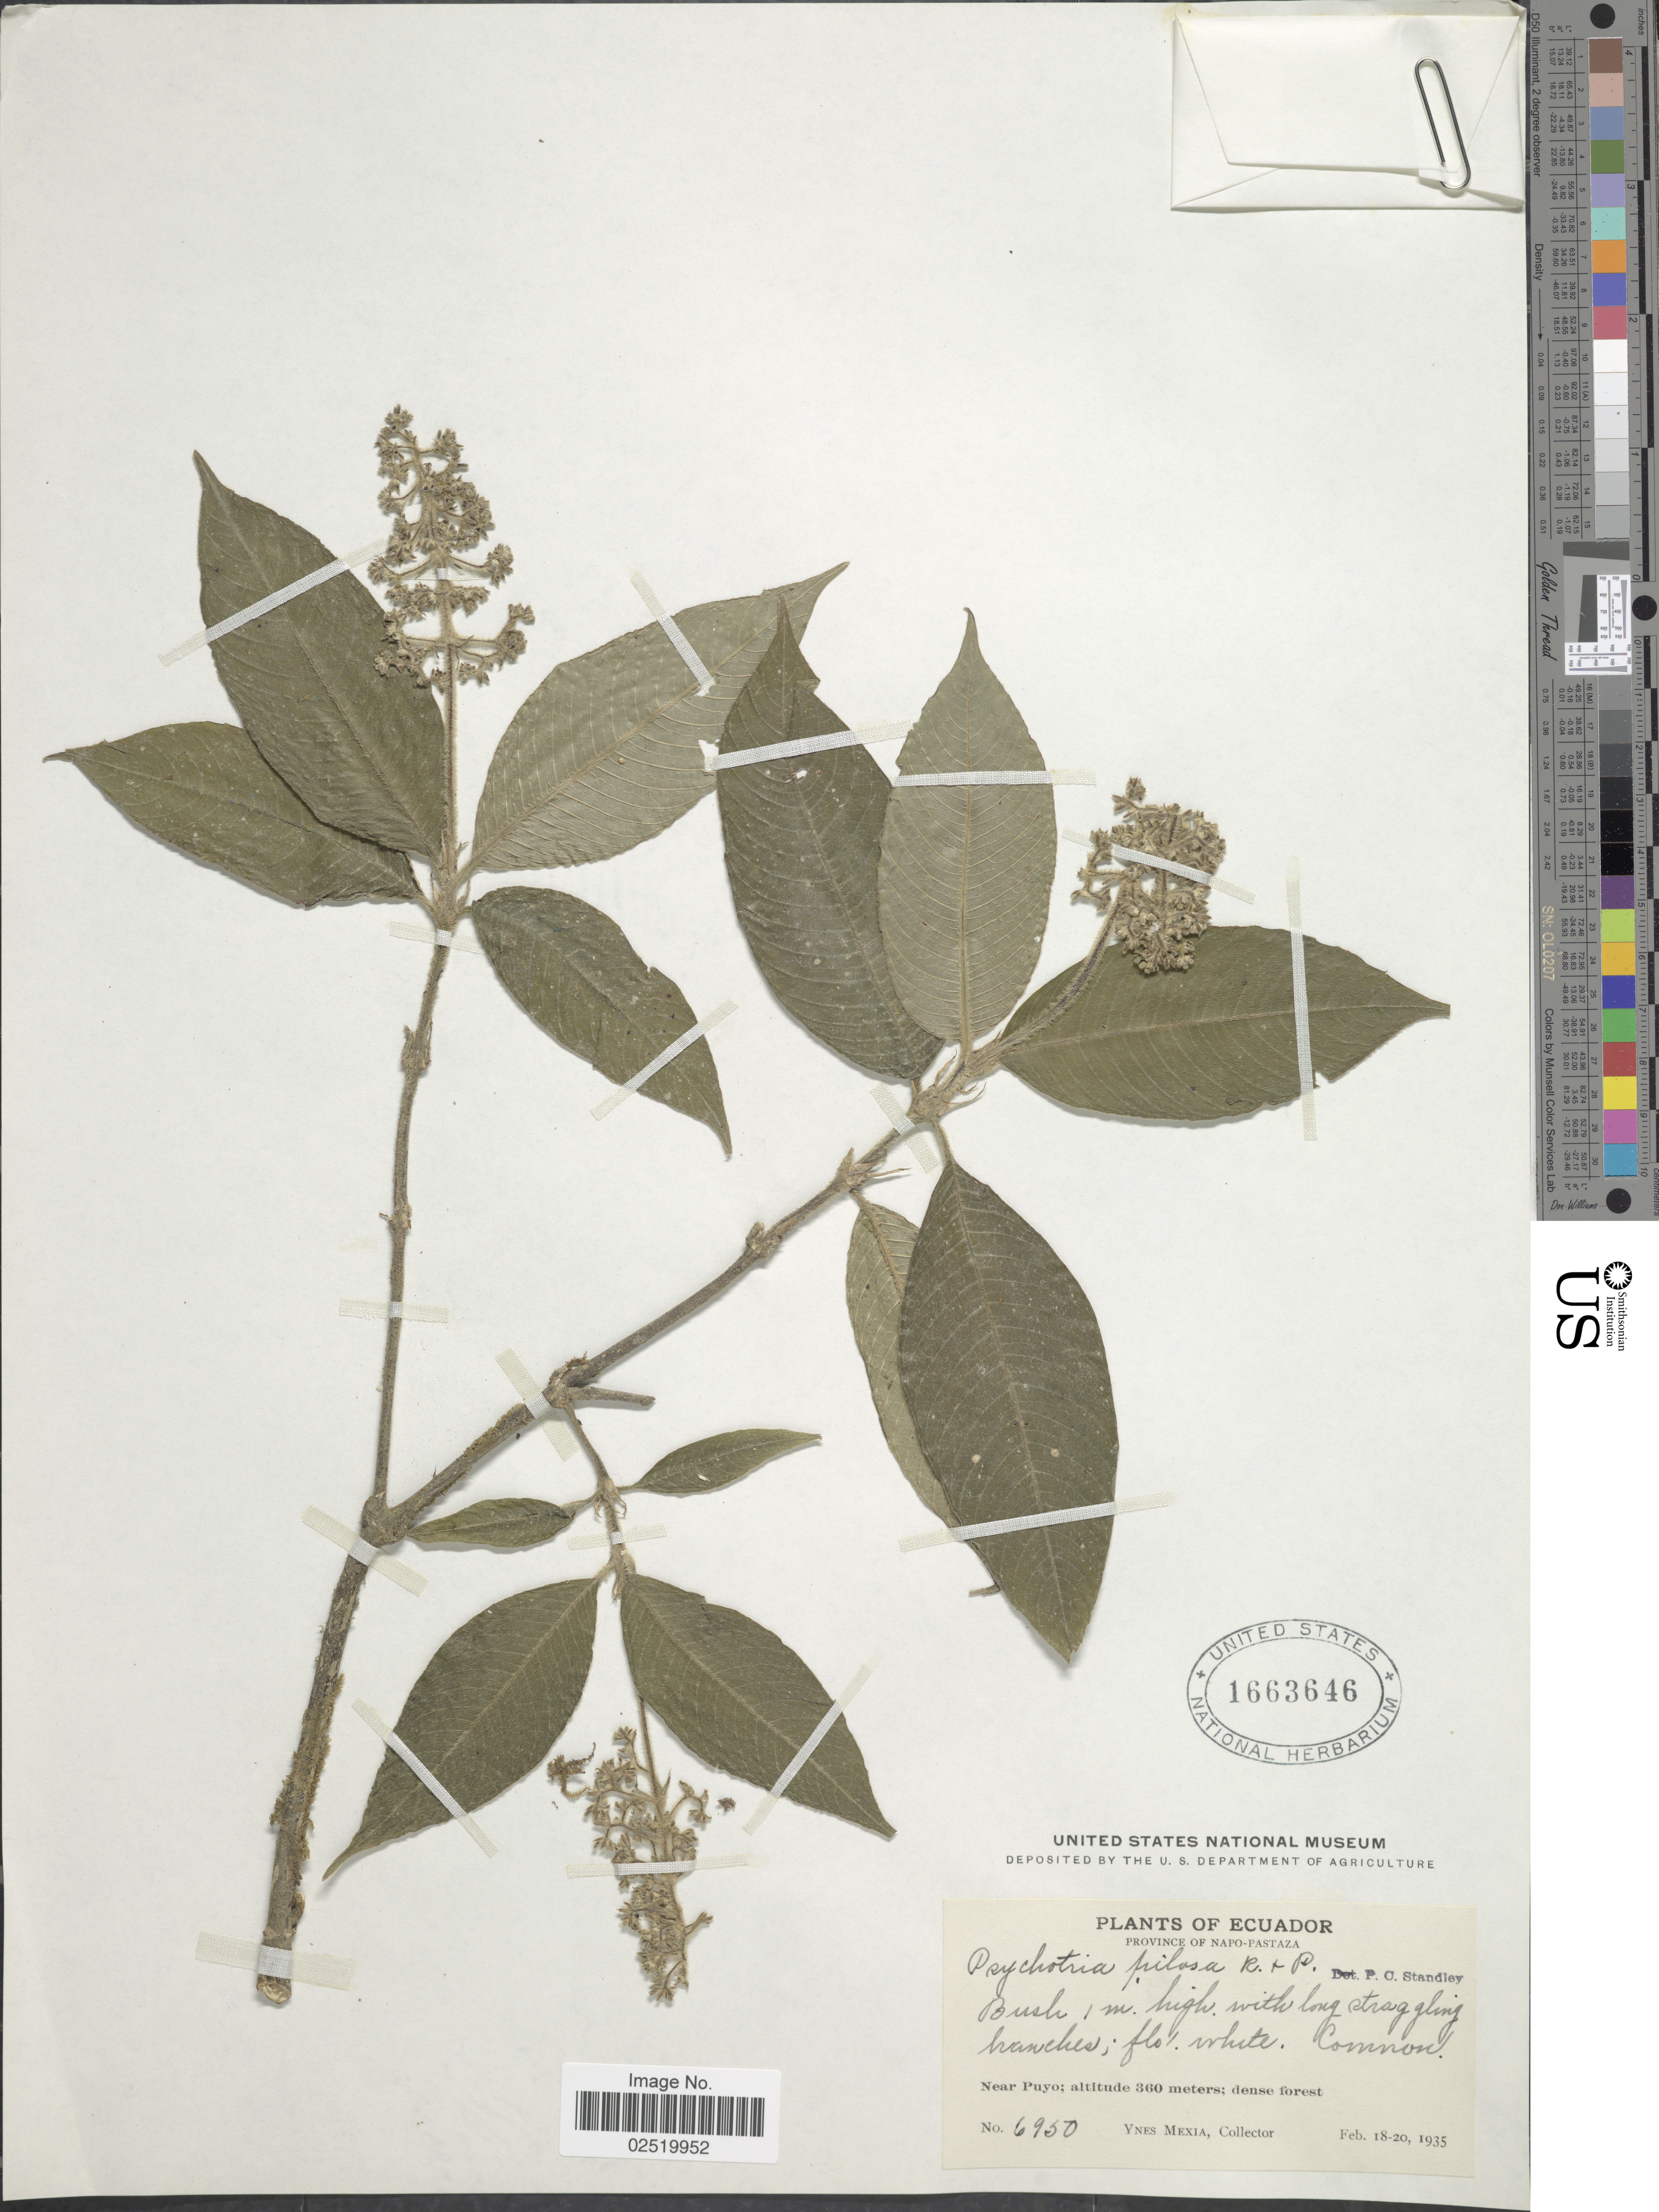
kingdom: Plantae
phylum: Tracheophyta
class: Magnoliopsida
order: Gentianales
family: Rubiaceae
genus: Psychotria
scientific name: Psychotria pilosa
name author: Ruiz & Pav.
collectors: Y. Mexia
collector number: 6950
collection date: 1935-02-18/1935-02-20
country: Ecuador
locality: Province of Napo-Pastaza. Near Puyo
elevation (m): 360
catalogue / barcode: US 1663646